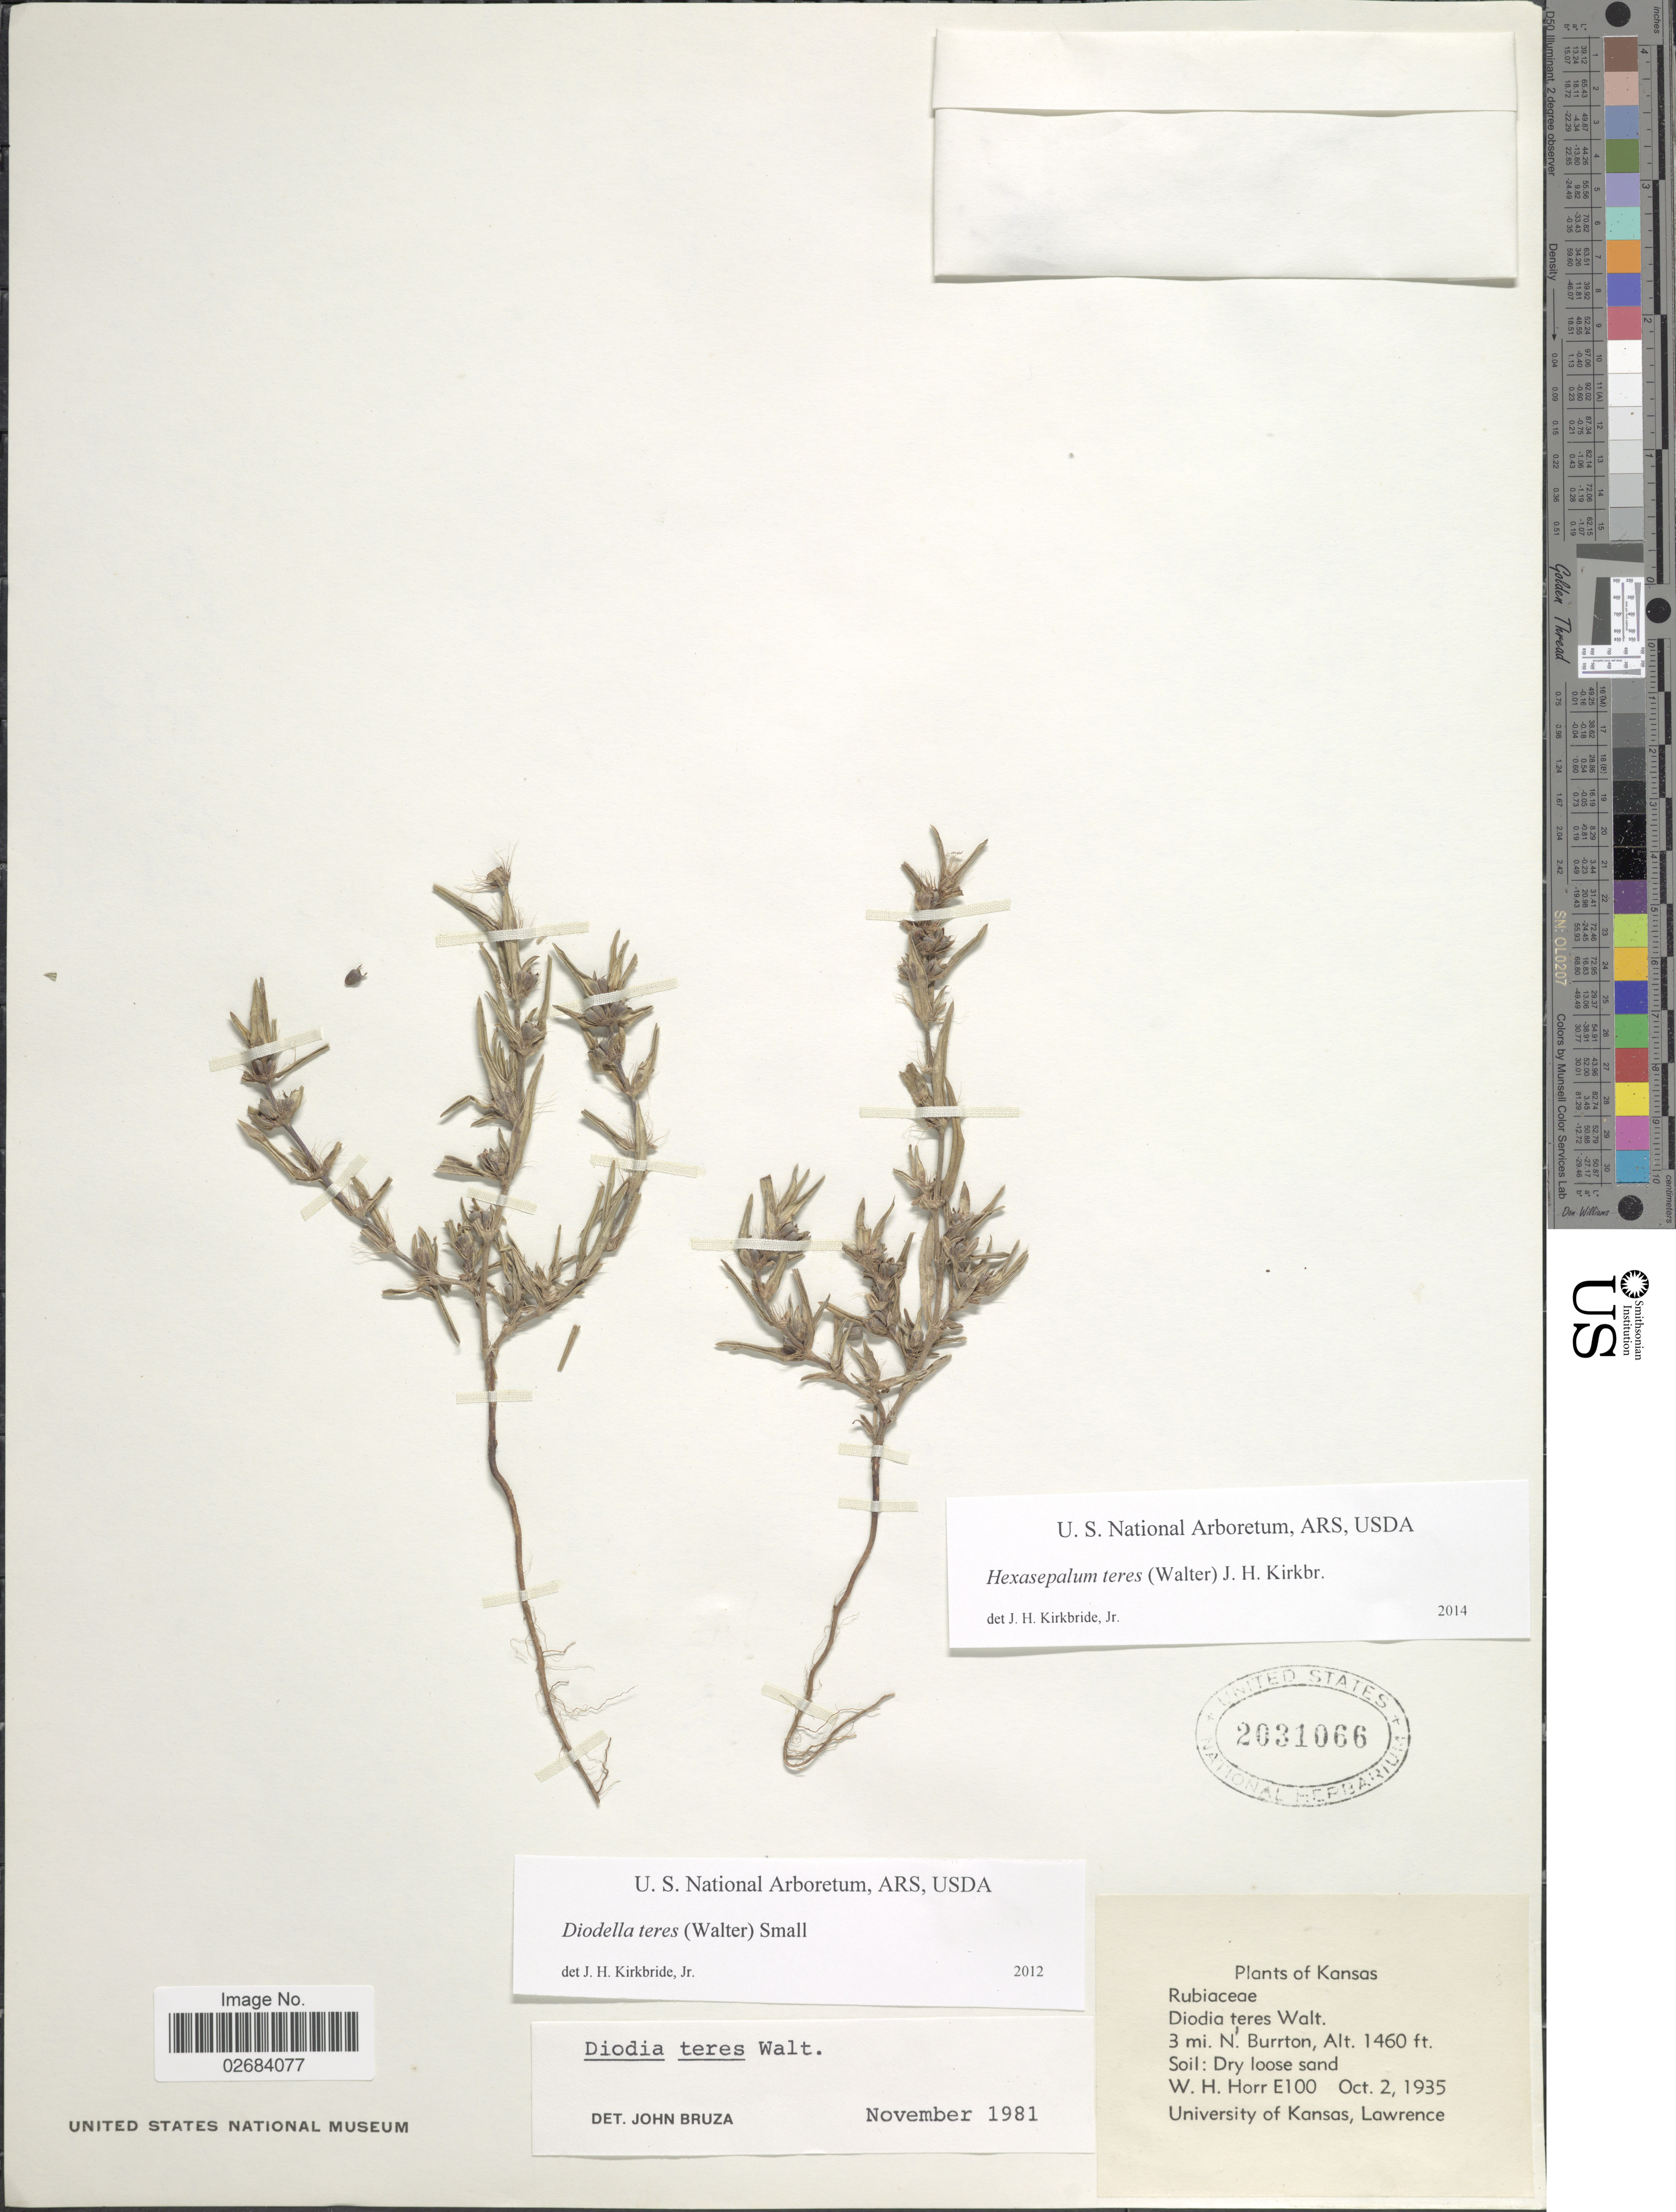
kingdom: Plantae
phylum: Tracheophyta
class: Magnoliopsida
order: Gentianales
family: Rubiaceae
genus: Diodia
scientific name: Diodia teres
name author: Walter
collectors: W. H. Horr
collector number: E100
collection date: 1935-10-02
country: United States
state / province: Kansas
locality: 3 mi. N. Burrton.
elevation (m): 445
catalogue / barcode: US 2031066